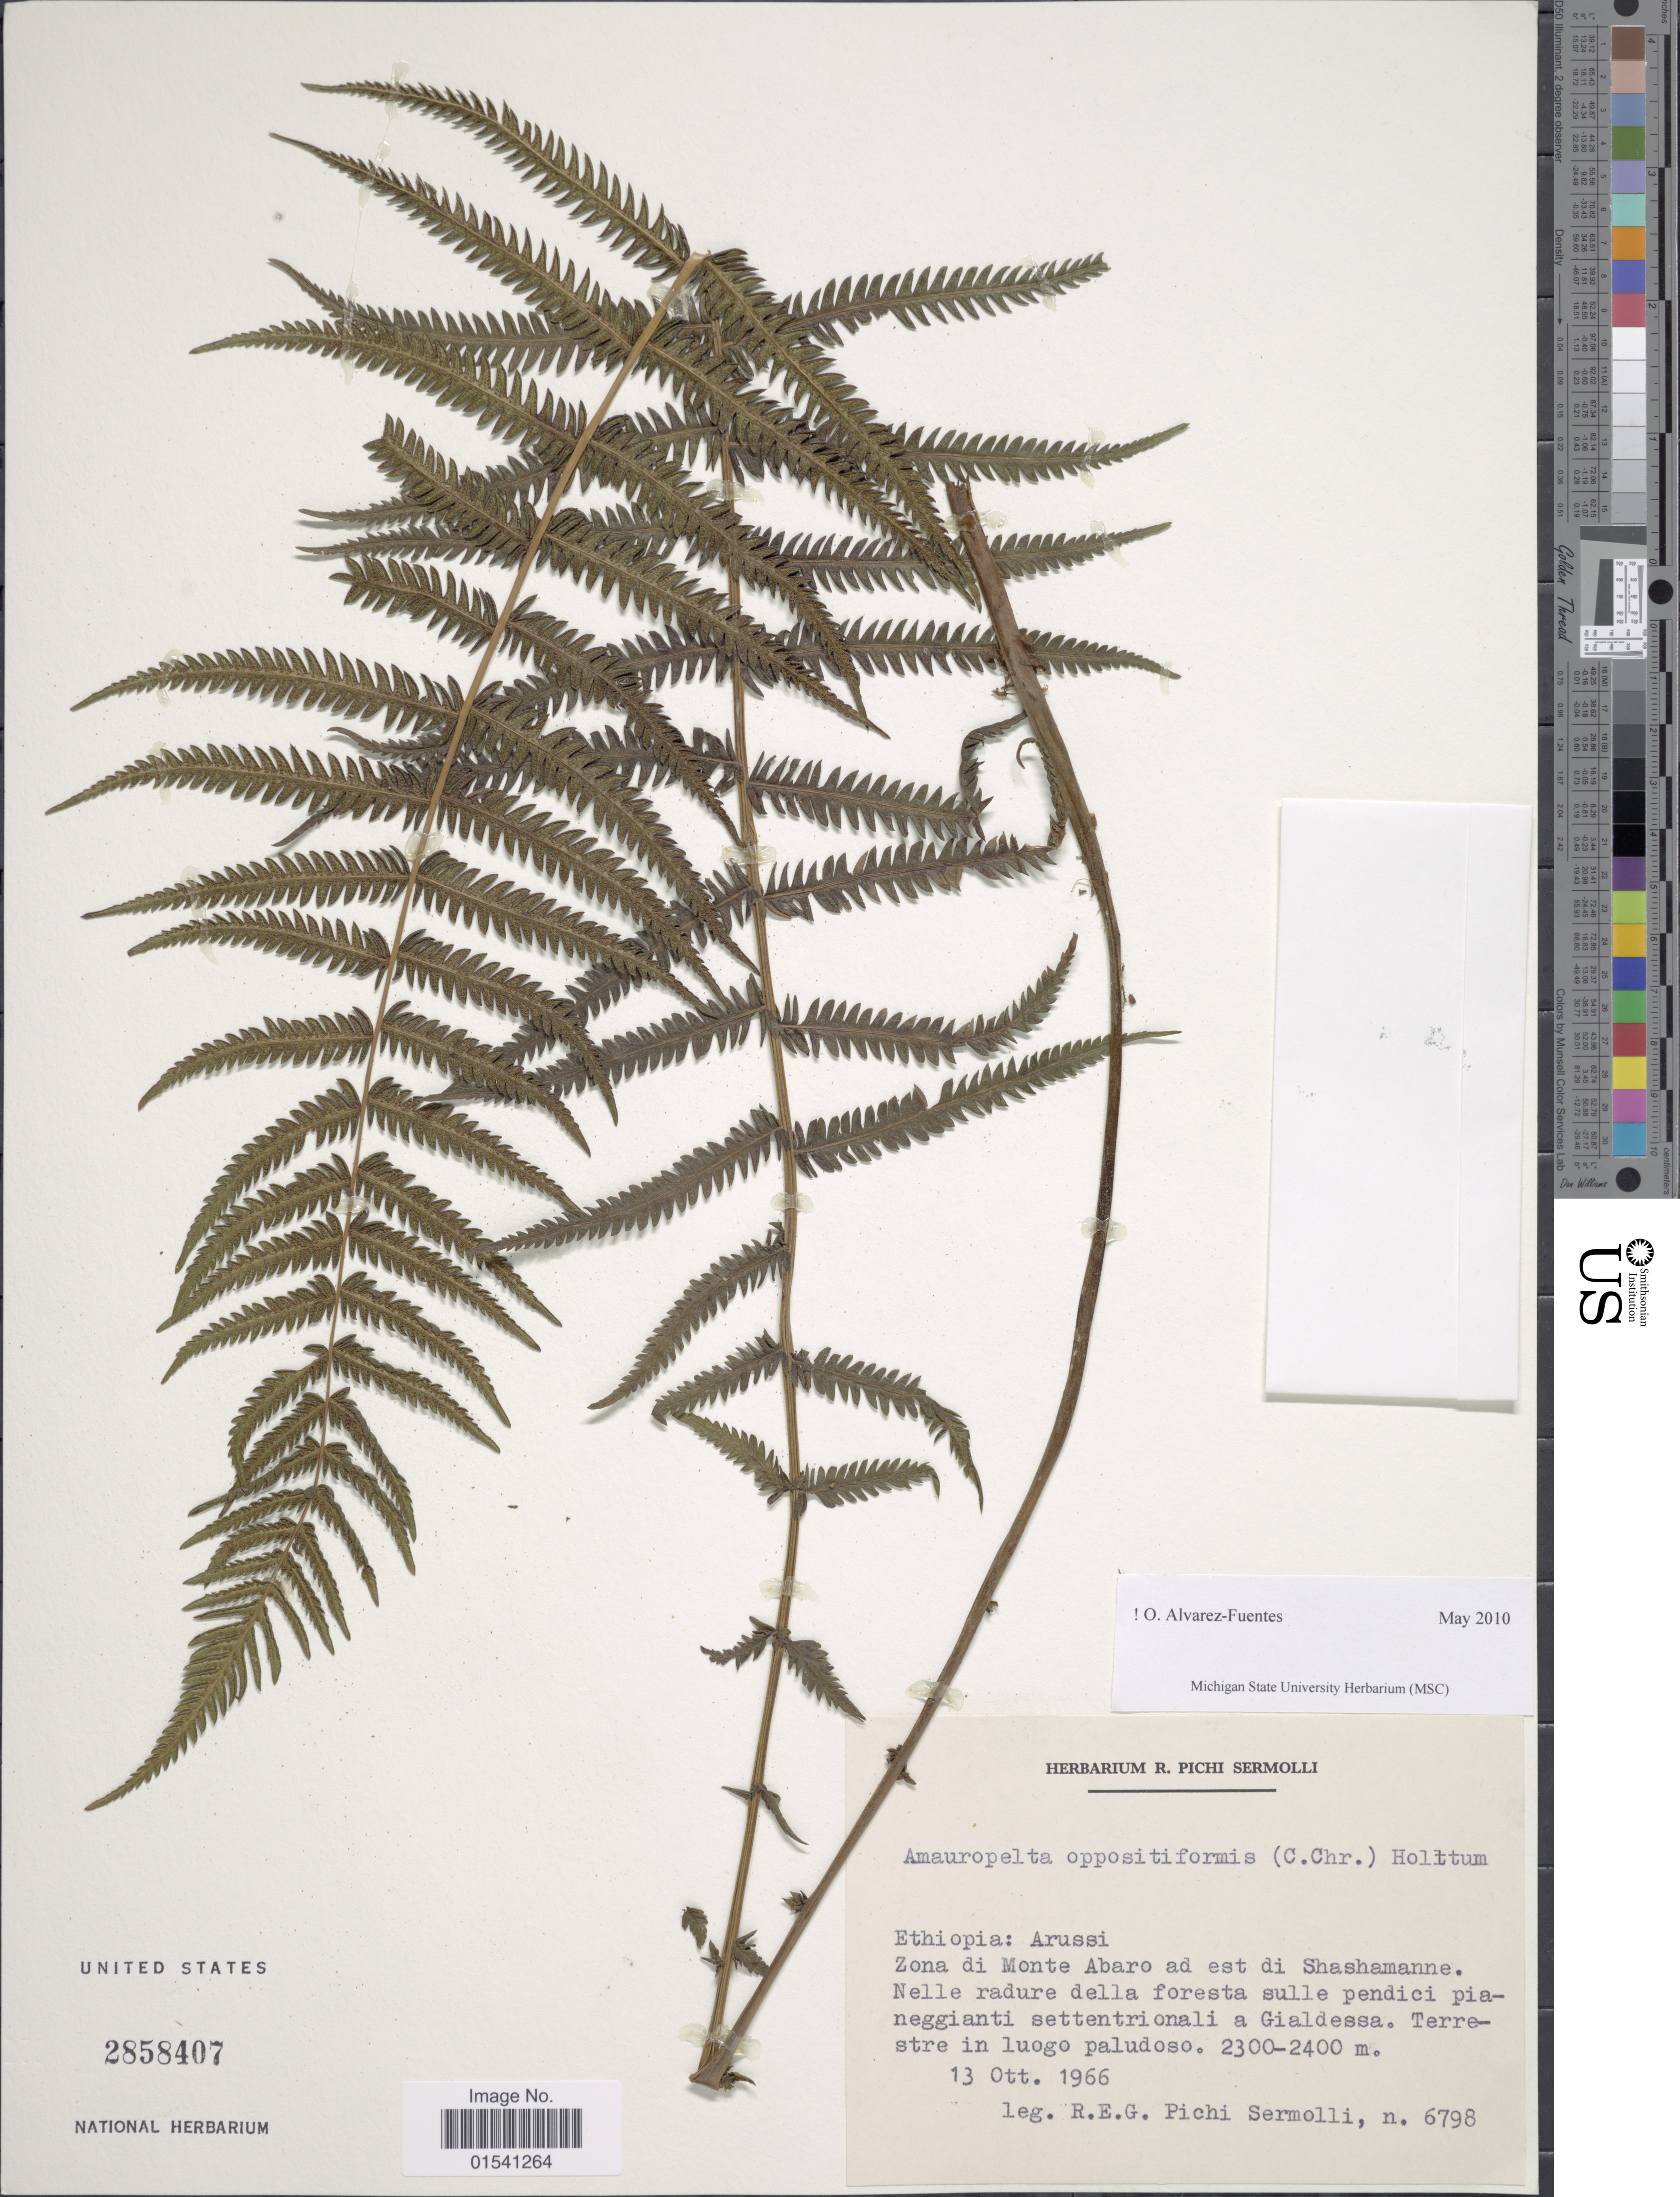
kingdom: Plantae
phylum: Tracheophyta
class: Polypodiopsida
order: Polypodiales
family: Thelypteridaceae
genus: Amauropelta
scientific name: Amauropelta oppositiformis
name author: (C. Chr.) Holttum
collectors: R. E. Pichi-Sermolli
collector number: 6798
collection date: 1966-10-13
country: Ethiopia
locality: Arussi, Zona di Monte Abaro ad est di Shashamanne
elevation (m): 2300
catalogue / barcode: US 2858407